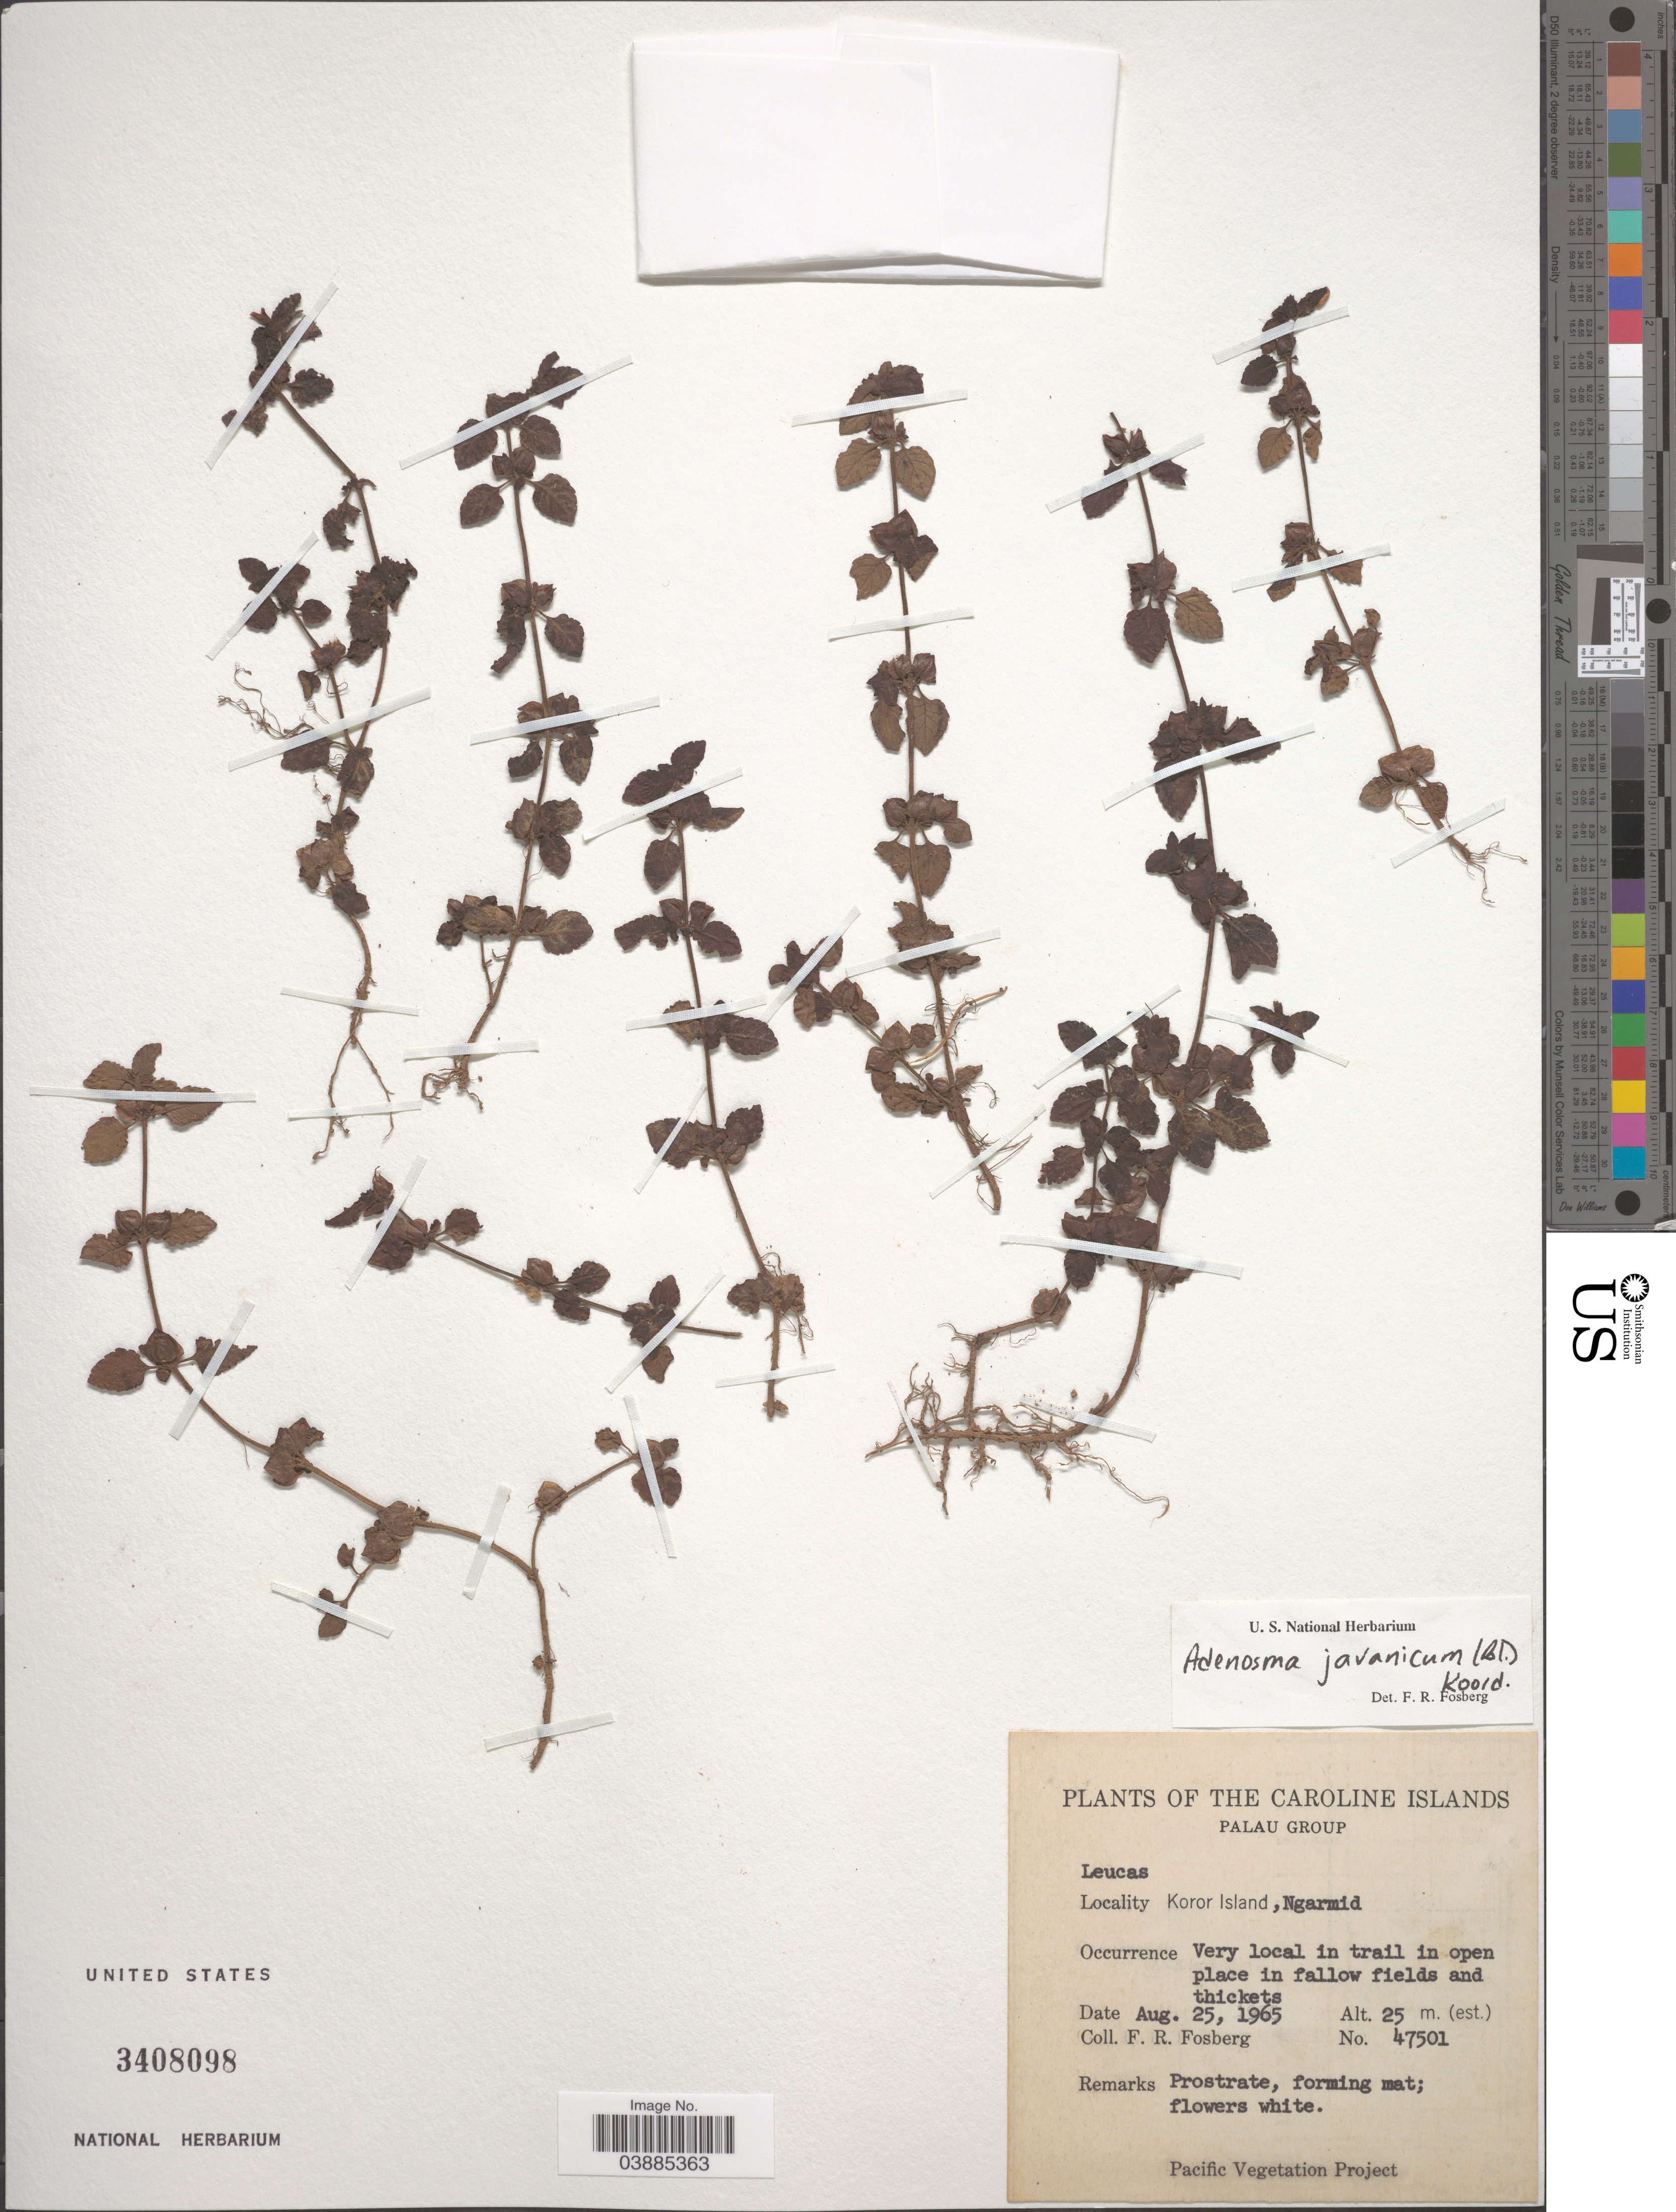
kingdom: Plantae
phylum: Tracheophyta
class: Magnoliopsida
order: Lamiales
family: Plantaginaceae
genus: Adenosma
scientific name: Adenosma javanicum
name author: (Blume) Koord.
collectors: F. R. Fosberg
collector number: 47501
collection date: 1965-08-25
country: Palau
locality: Caroline Islands. Palau Group. Koror Island, Ngarmid.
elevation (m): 25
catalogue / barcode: US 3408098